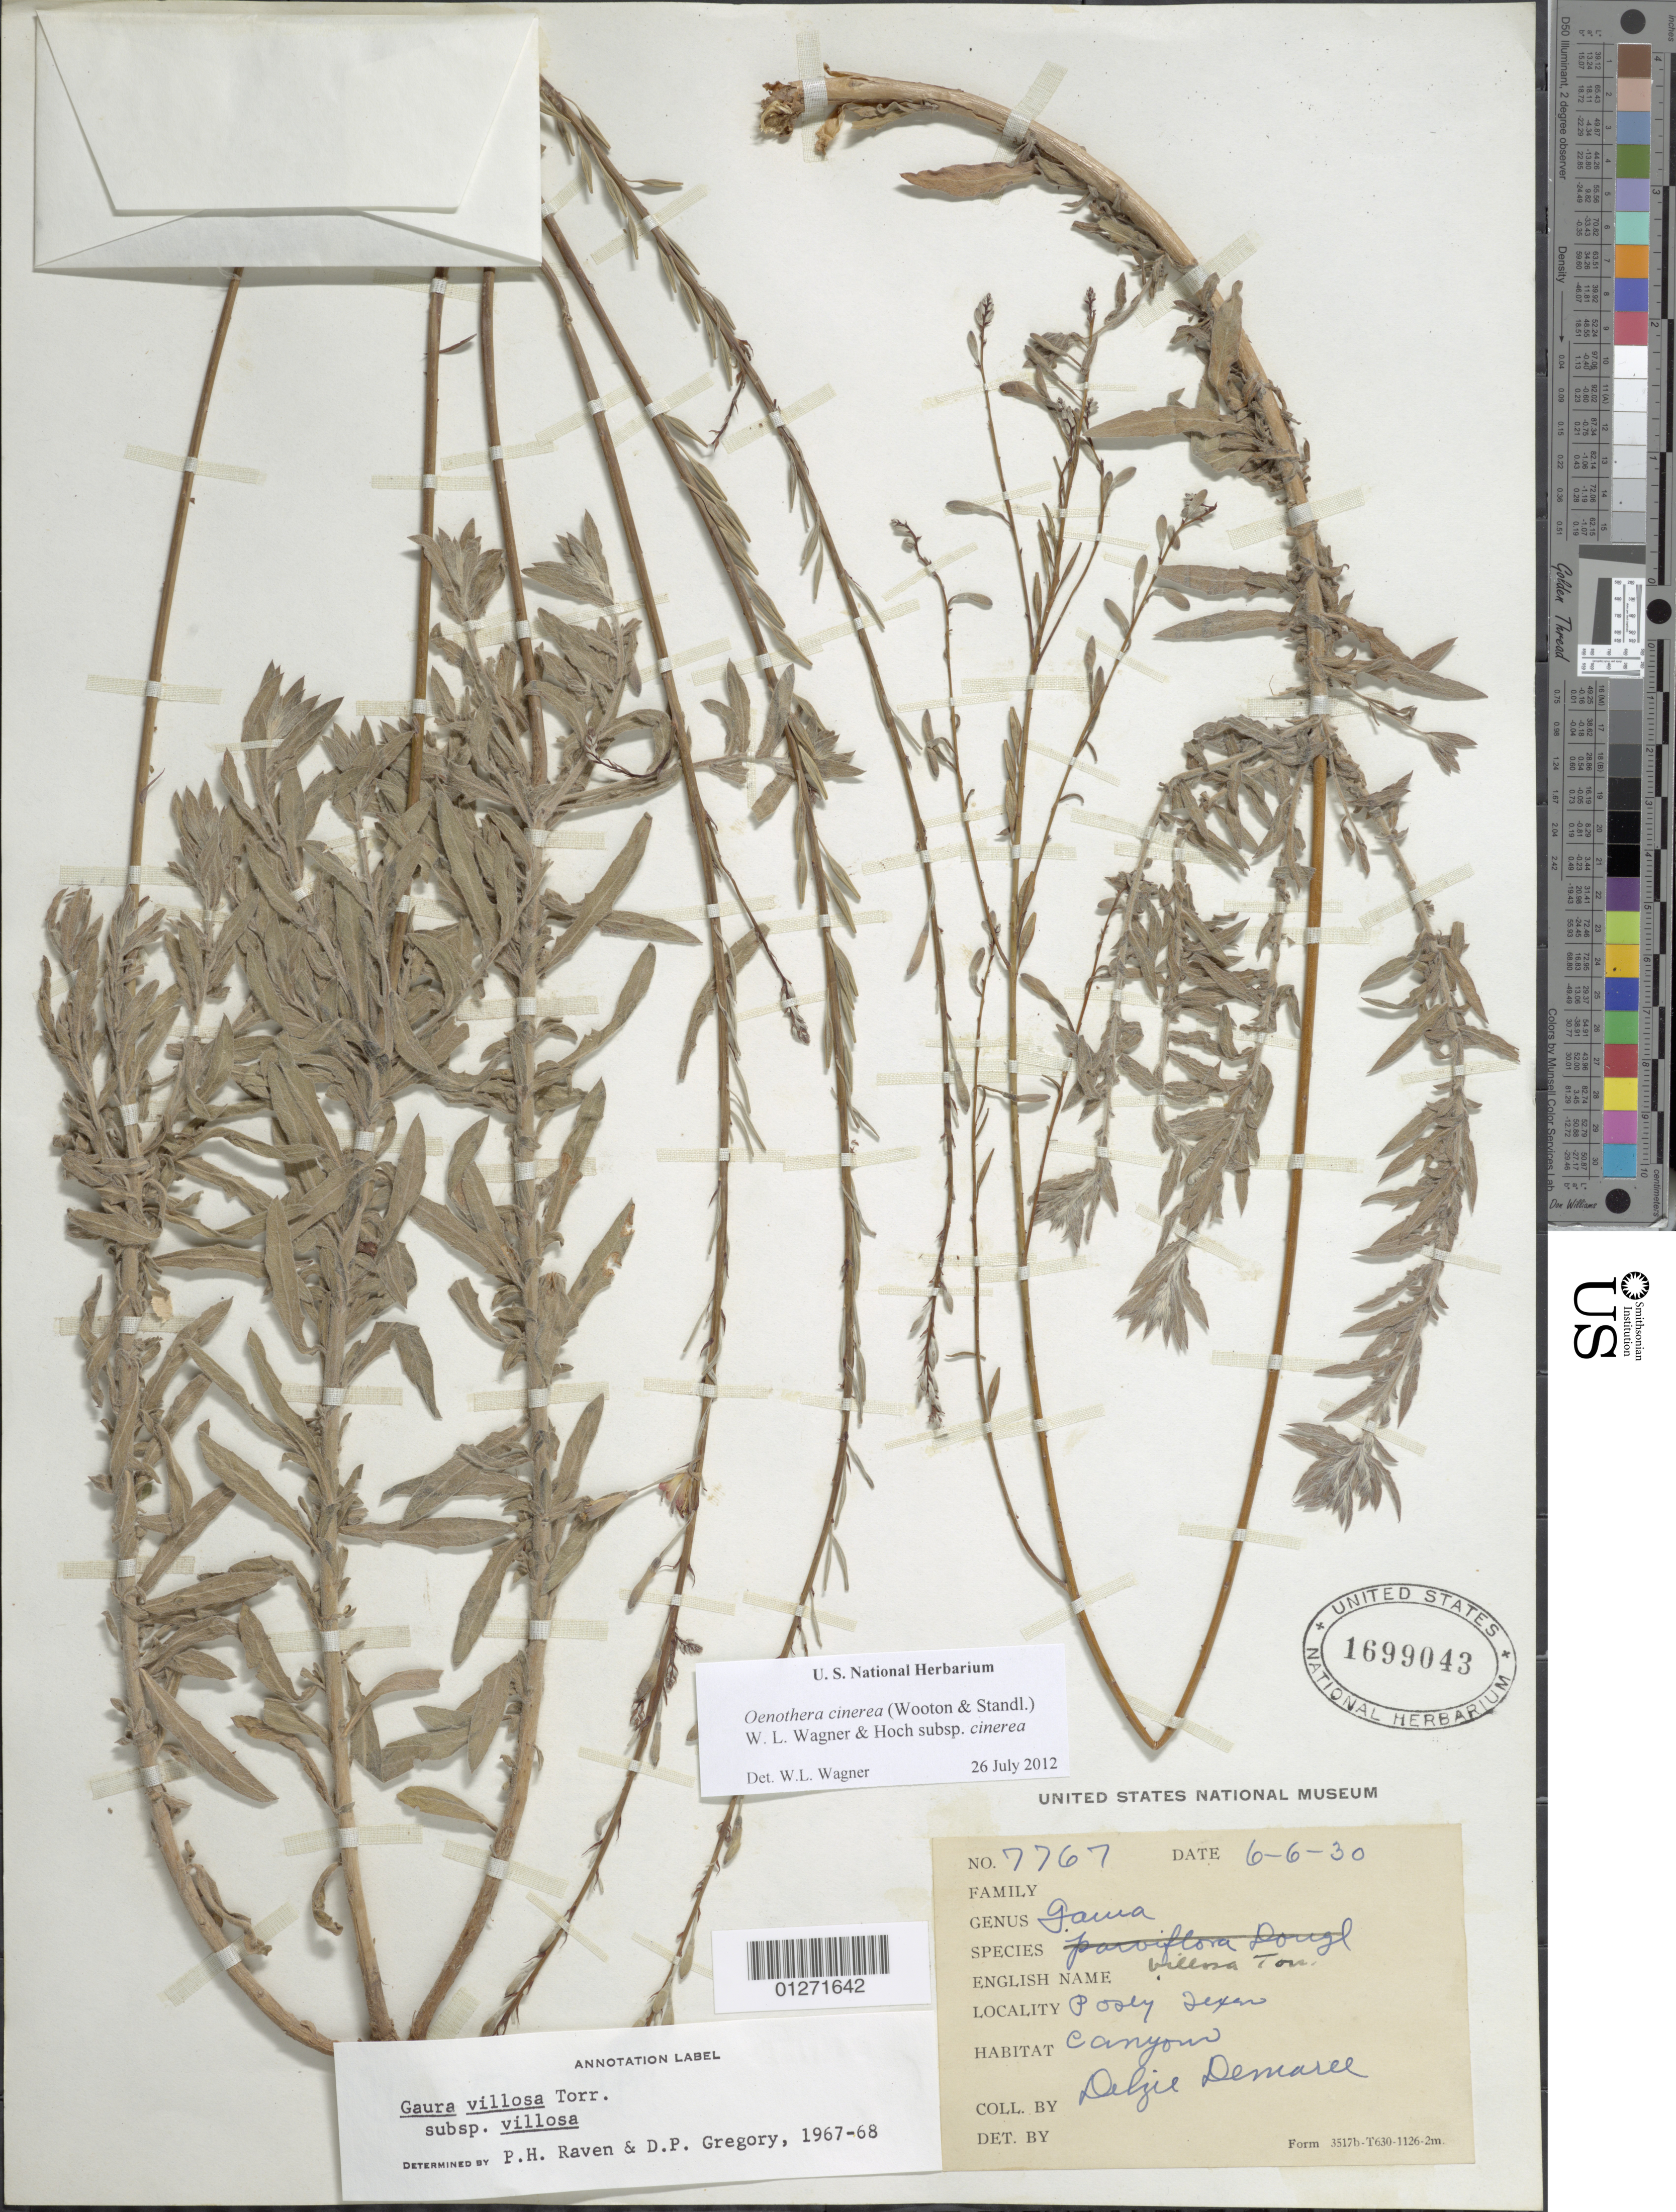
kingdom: Plantae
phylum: Tracheophyta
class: Magnoliopsida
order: Myrtales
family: Onagraceae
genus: Oenothera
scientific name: Oenothera cinerea subsp. cinerea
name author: (Wooton & Standl.) W.L. Wagner & Hoch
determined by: Wagner, W. L., (BOT), Smithsonian Institution - National Museum of Natural History (UNITED STATES)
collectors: D. Demaree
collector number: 7767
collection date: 1930-06-06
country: United States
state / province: Texas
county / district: Lubbock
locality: Posey.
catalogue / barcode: US 1699043